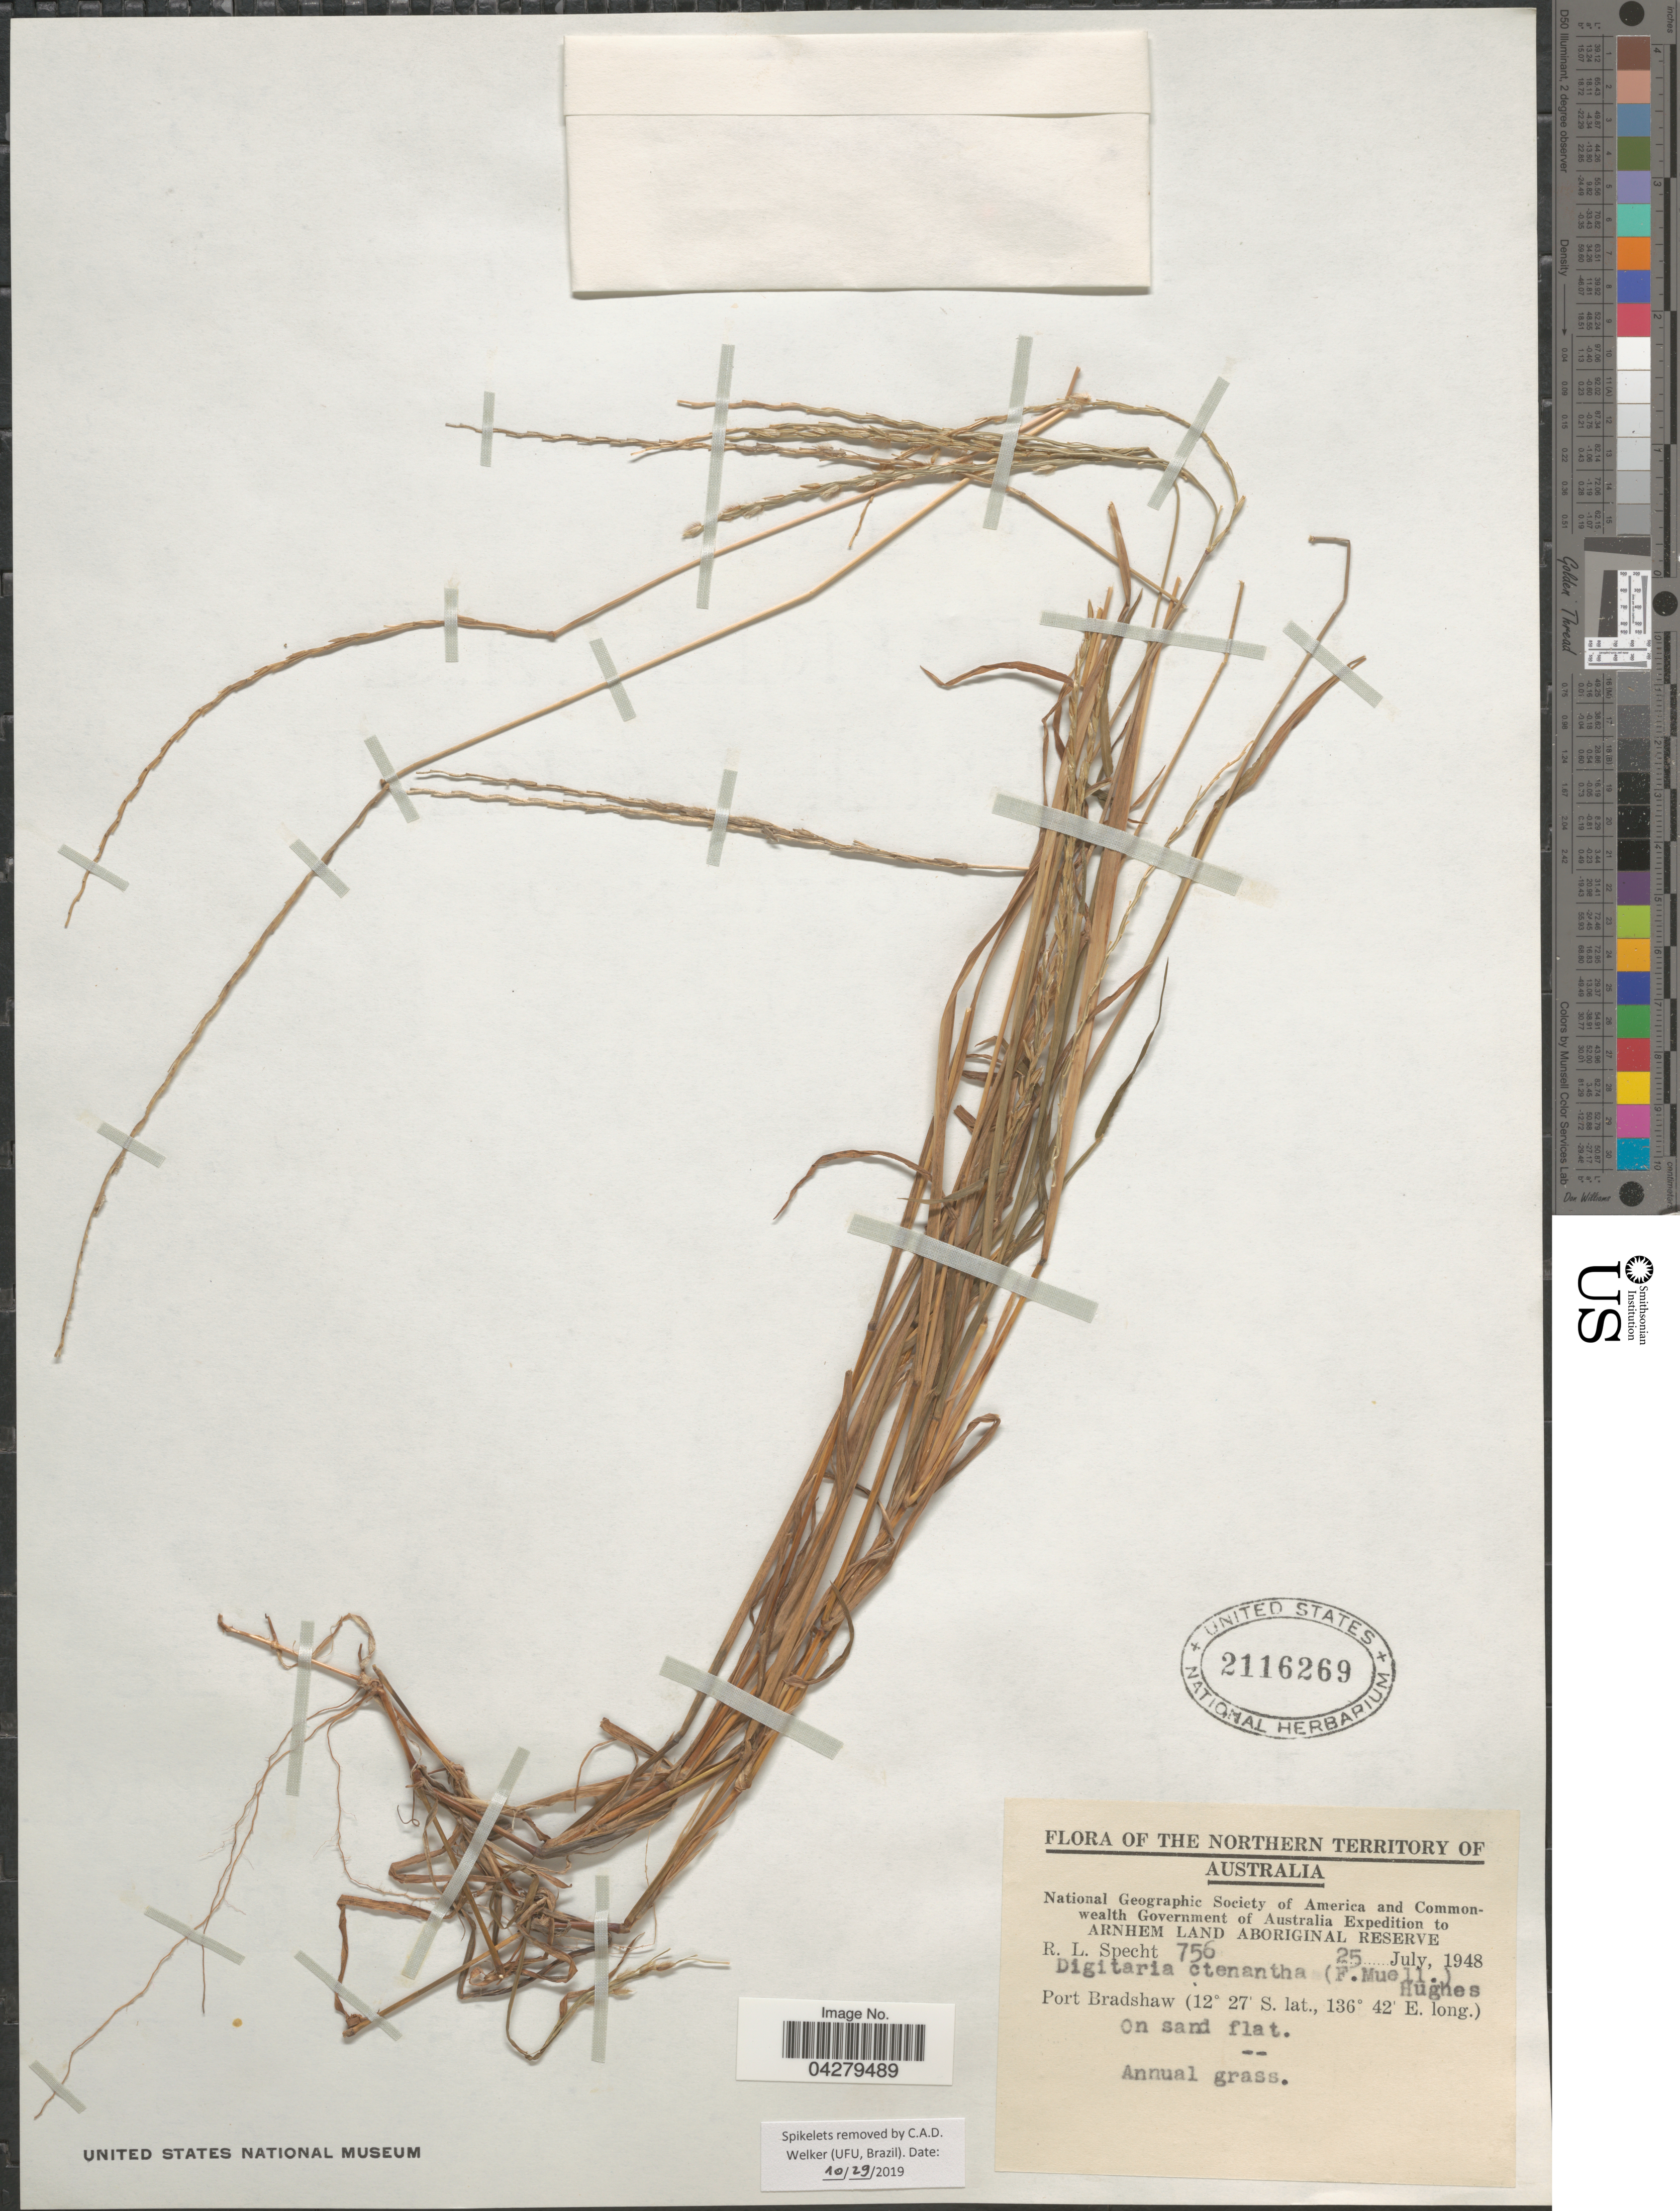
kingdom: Plantae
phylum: Tracheophyta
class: Liliopsida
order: Poales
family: Poaceae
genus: Digitaria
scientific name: Digitaria ctenantha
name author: (F. Muell.) Hughes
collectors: R. L. Specht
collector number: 756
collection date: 1948-07-25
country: Australia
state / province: Northern Territory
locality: The Northern Territory of Australia. National Geographic Society of America and Commonwealth Government of Australia Expedition to Arnhem Land Aboriginal Reserve. Port Bradshaw.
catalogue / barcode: US 2116269